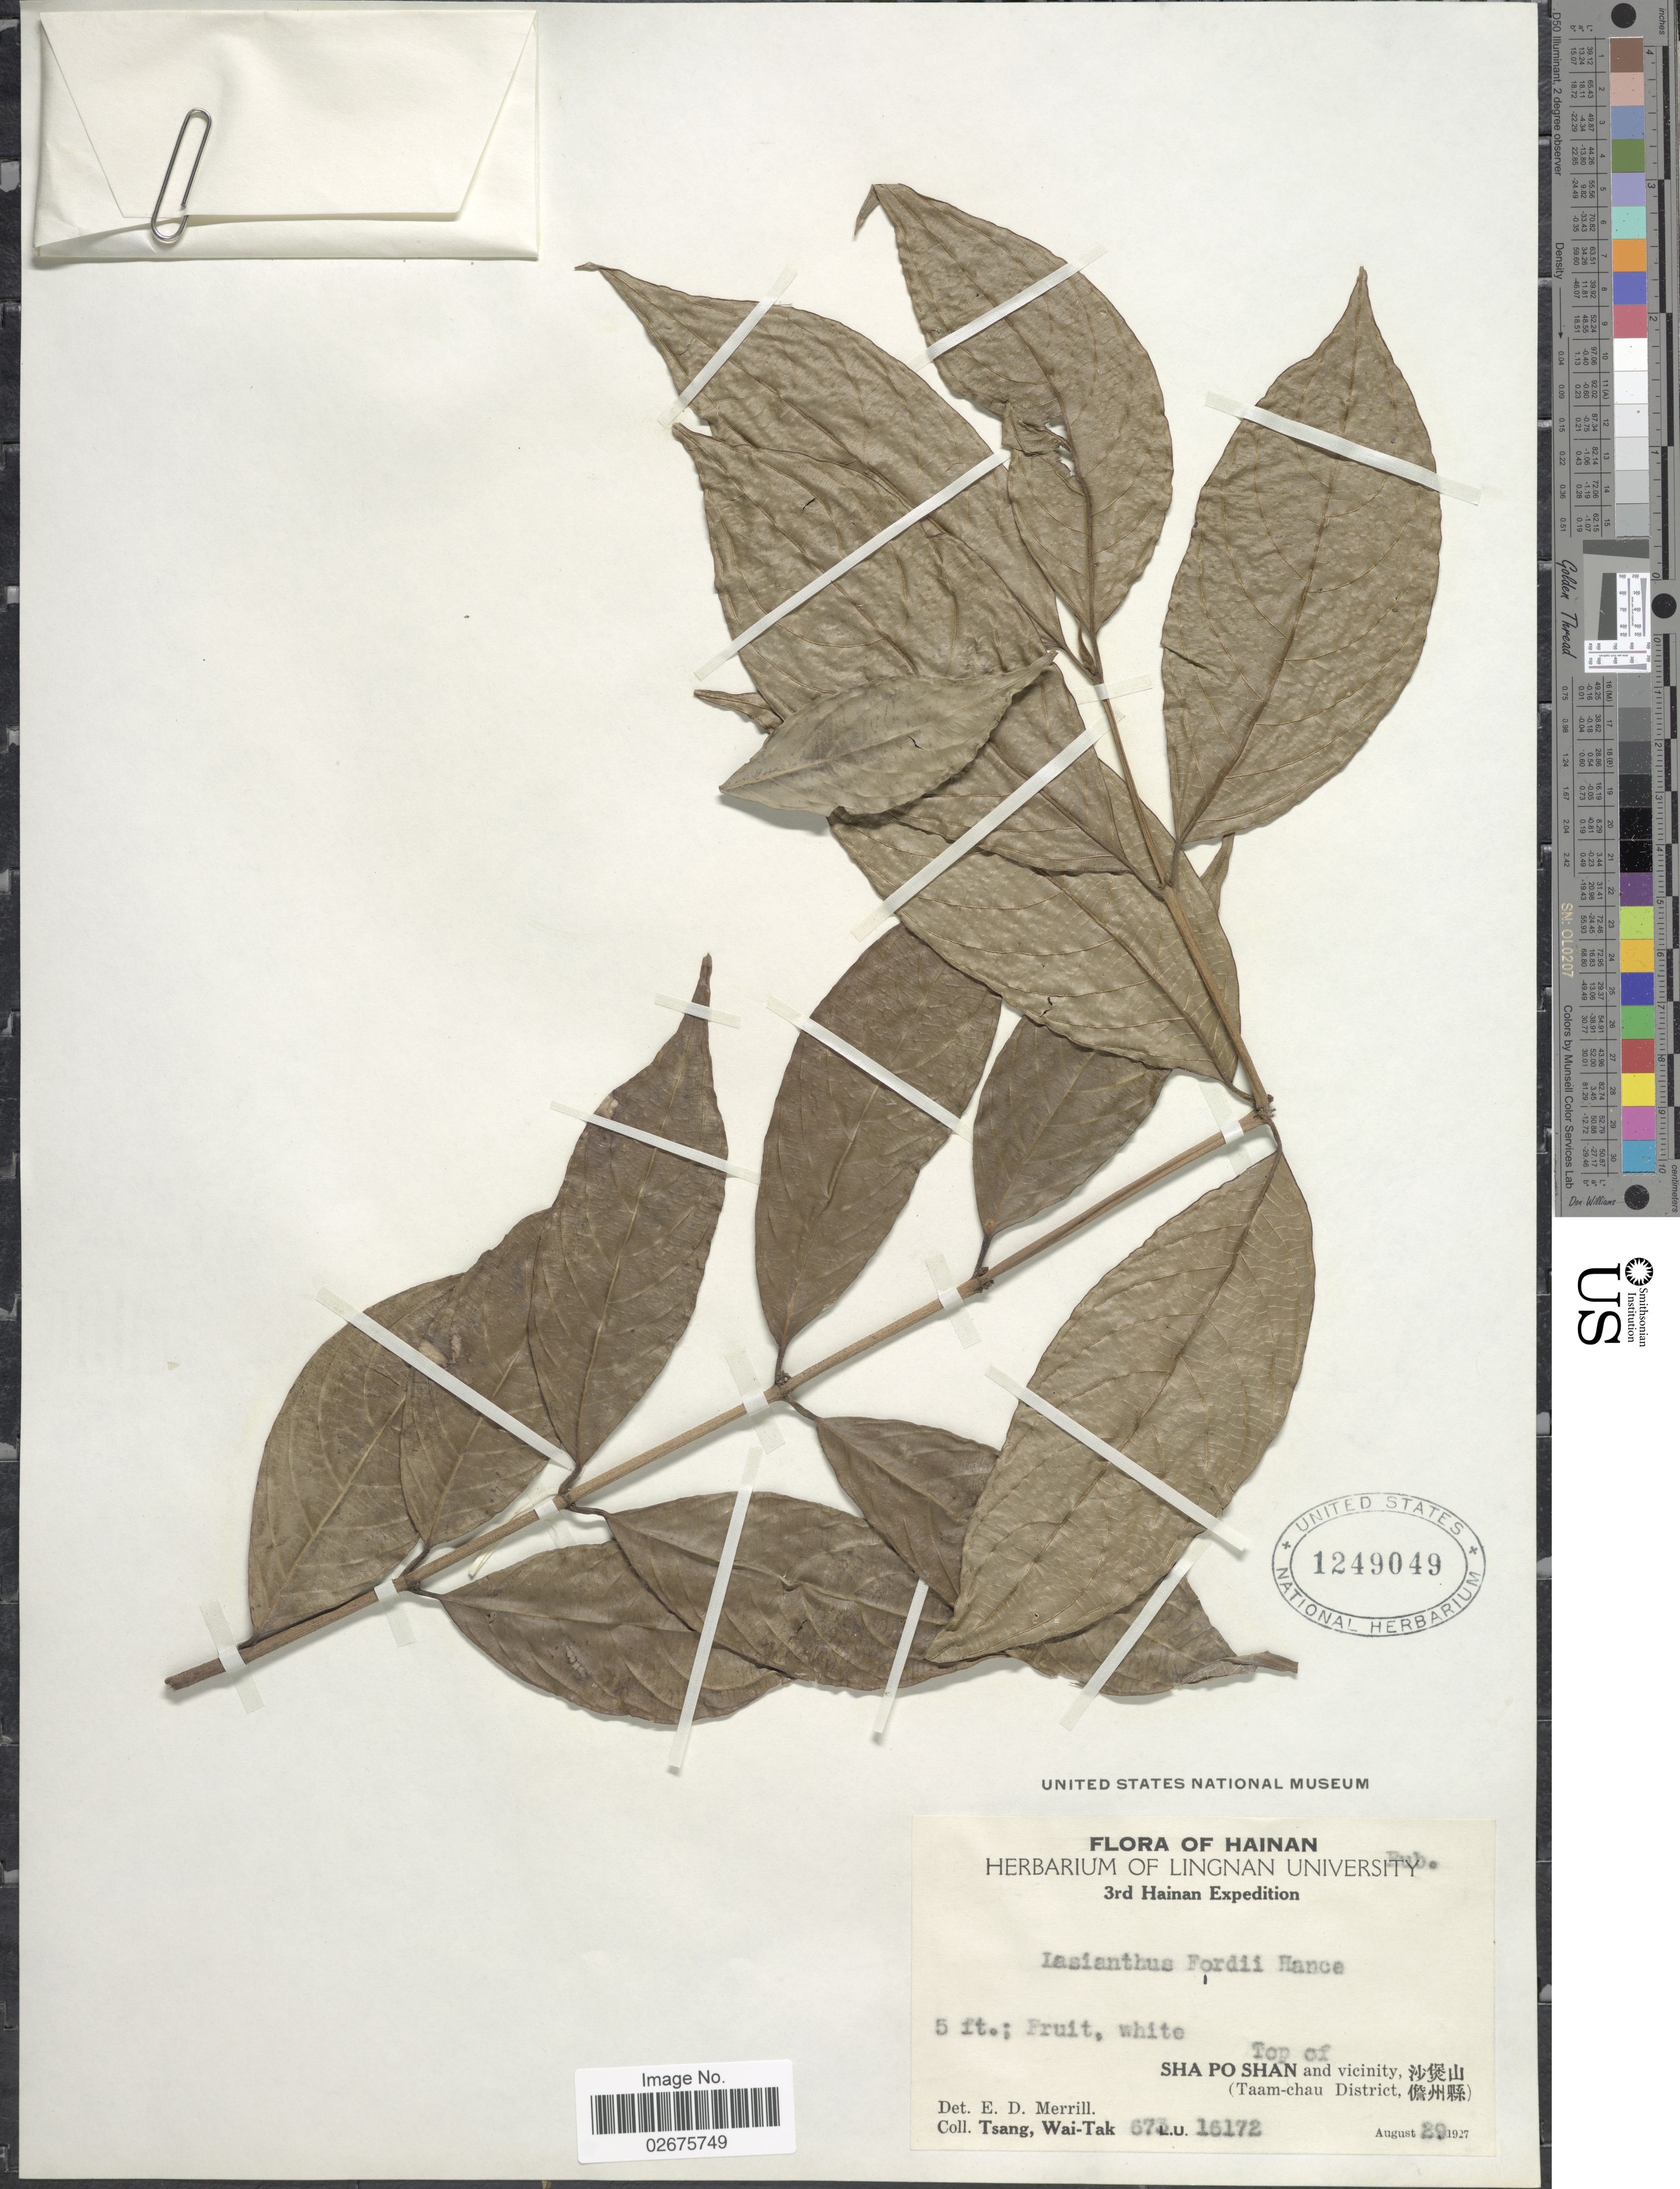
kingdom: Plantae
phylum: Tracheophyta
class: Magnoliopsida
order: Gentianales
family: Rubiaceae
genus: Lasianthus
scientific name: Lasianthus fordii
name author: Hance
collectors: W. T. Tsang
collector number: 573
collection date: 1927-08-29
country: China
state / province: Hainan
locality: Hainan, Top of Sha Po Shan and vicinity (Taam-chau District)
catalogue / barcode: US 1249049